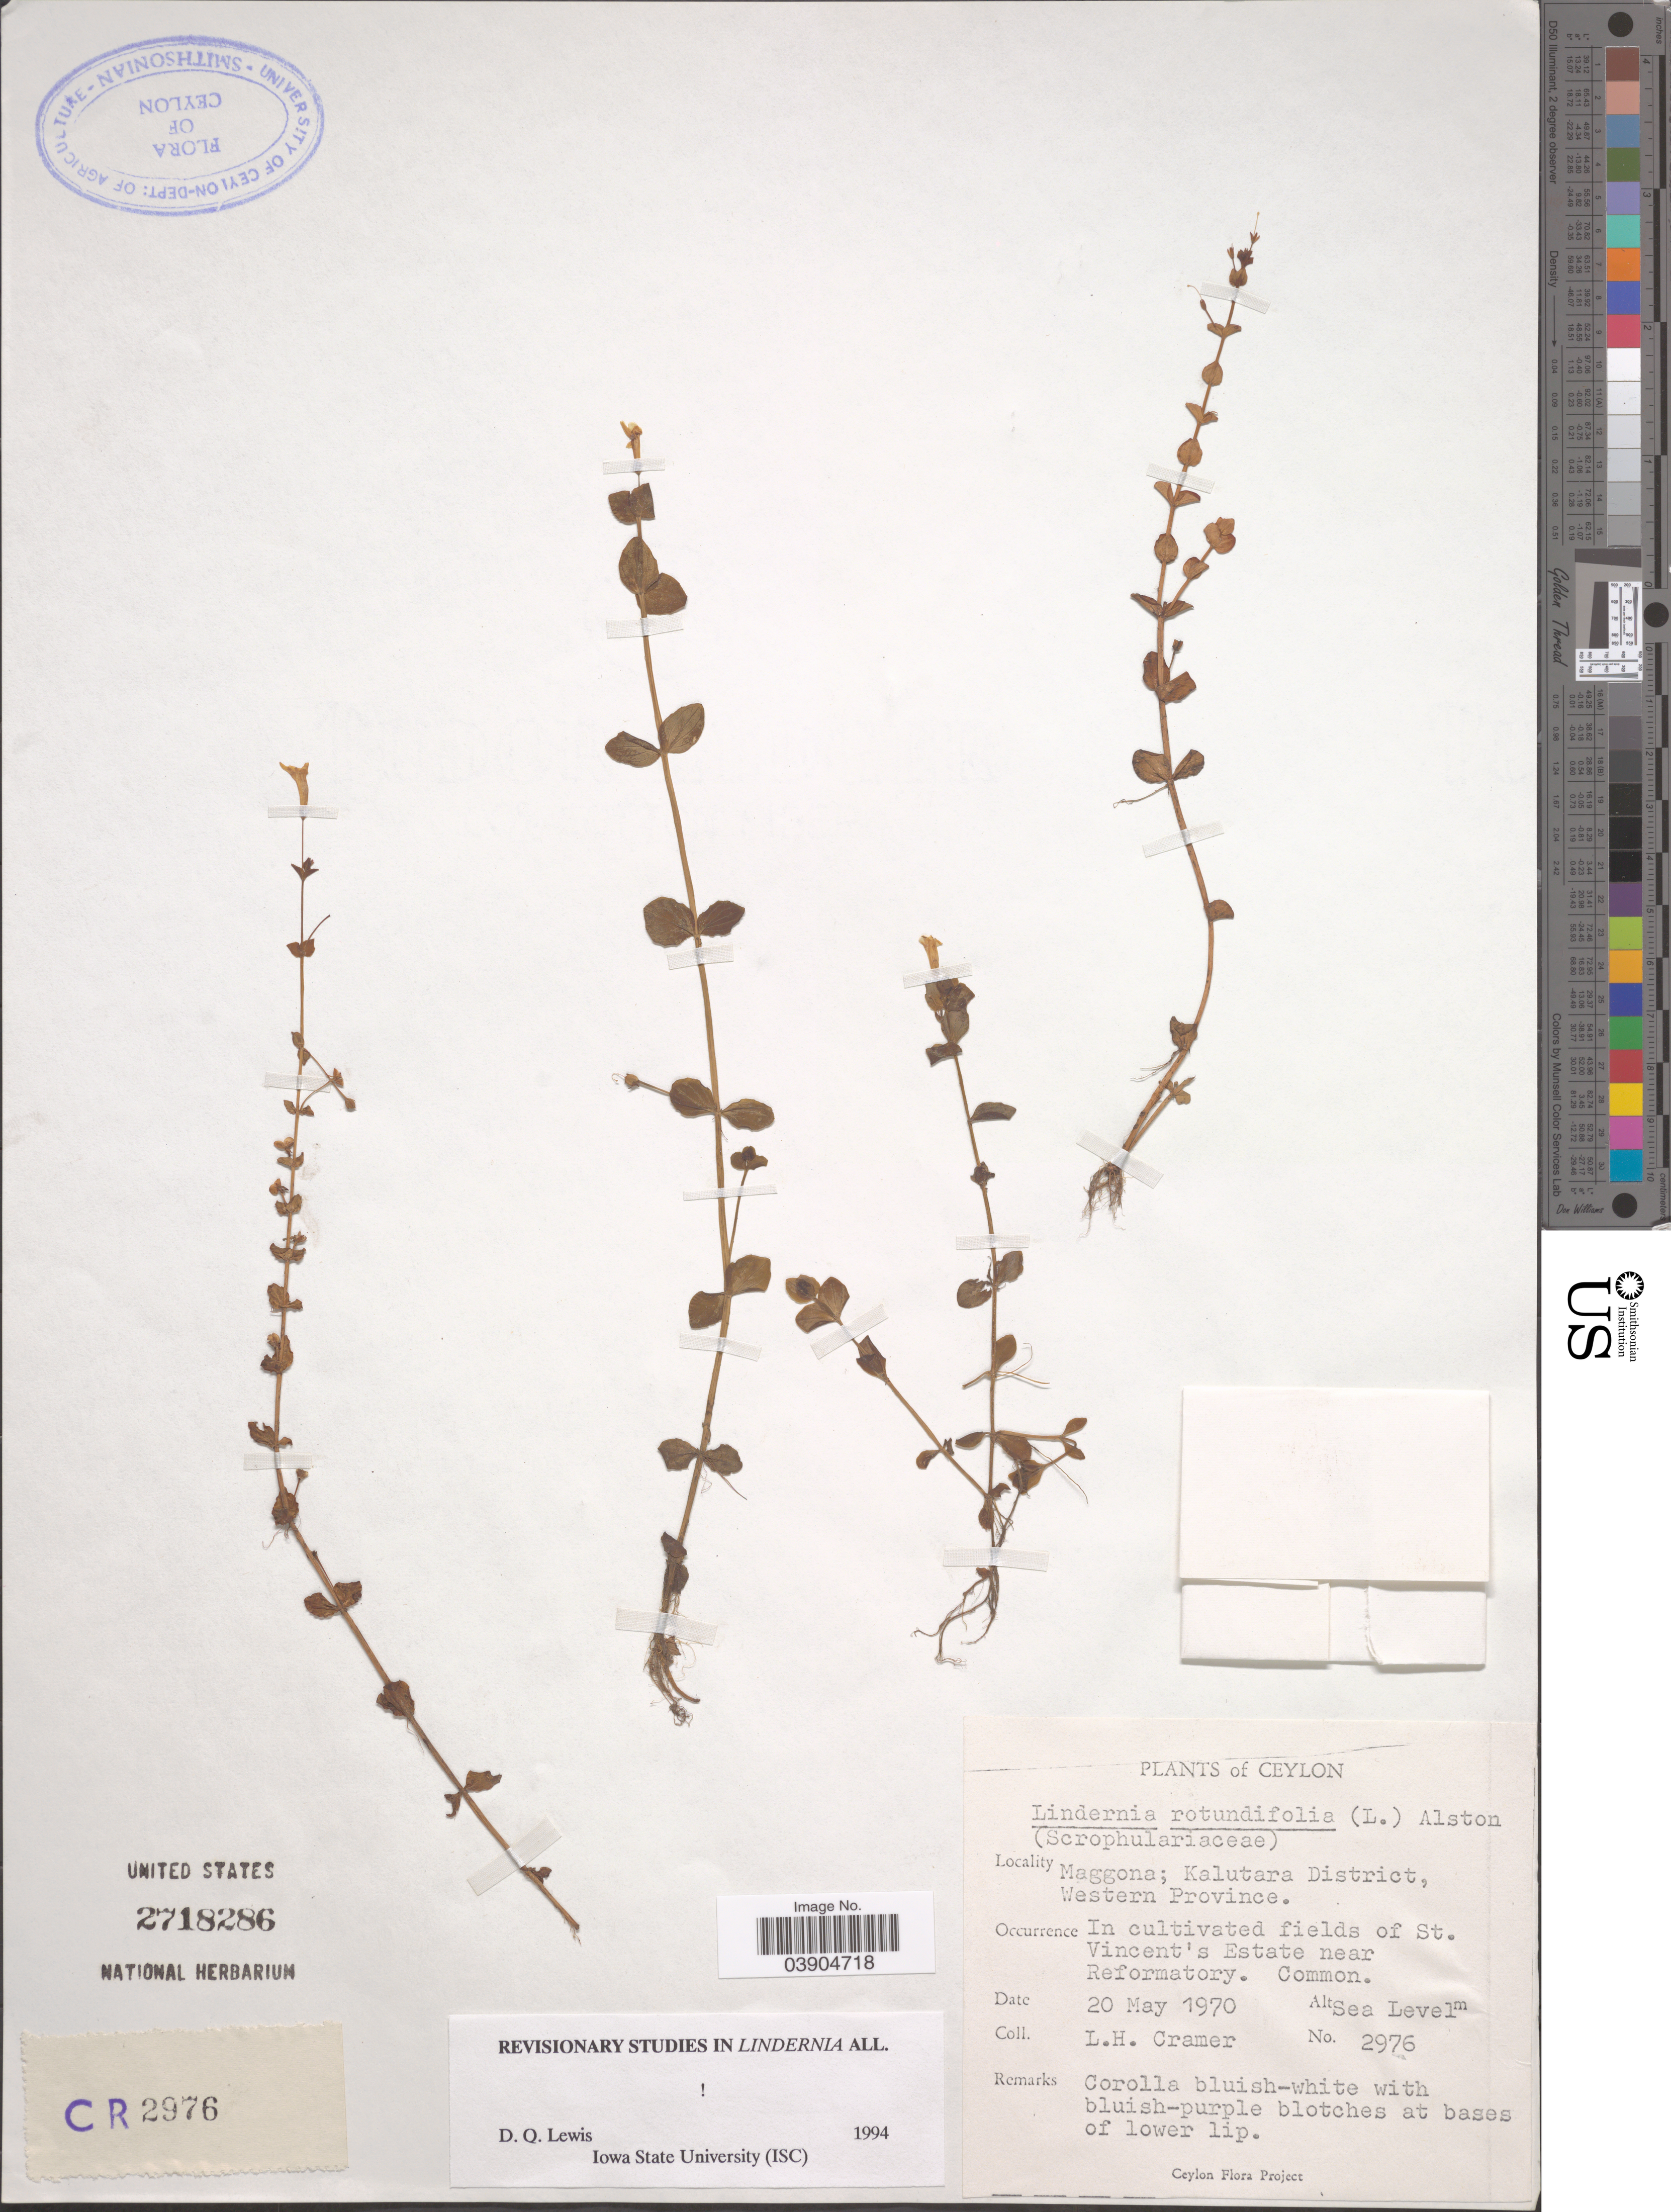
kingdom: Plantae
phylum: Tracheophyta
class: Magnoliopsida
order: Lamiales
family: Linderniaceae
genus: Lindernia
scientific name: Lindernia rotundifolia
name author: (L.) Alston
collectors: L. H. Cramer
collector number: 2976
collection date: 1970-05-20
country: Sri Lanka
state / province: Western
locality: Ceylon. Maggona; Kalutara District. In cultivated fields of St. Vincent's Estate near Reformatory.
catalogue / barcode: US 2718286